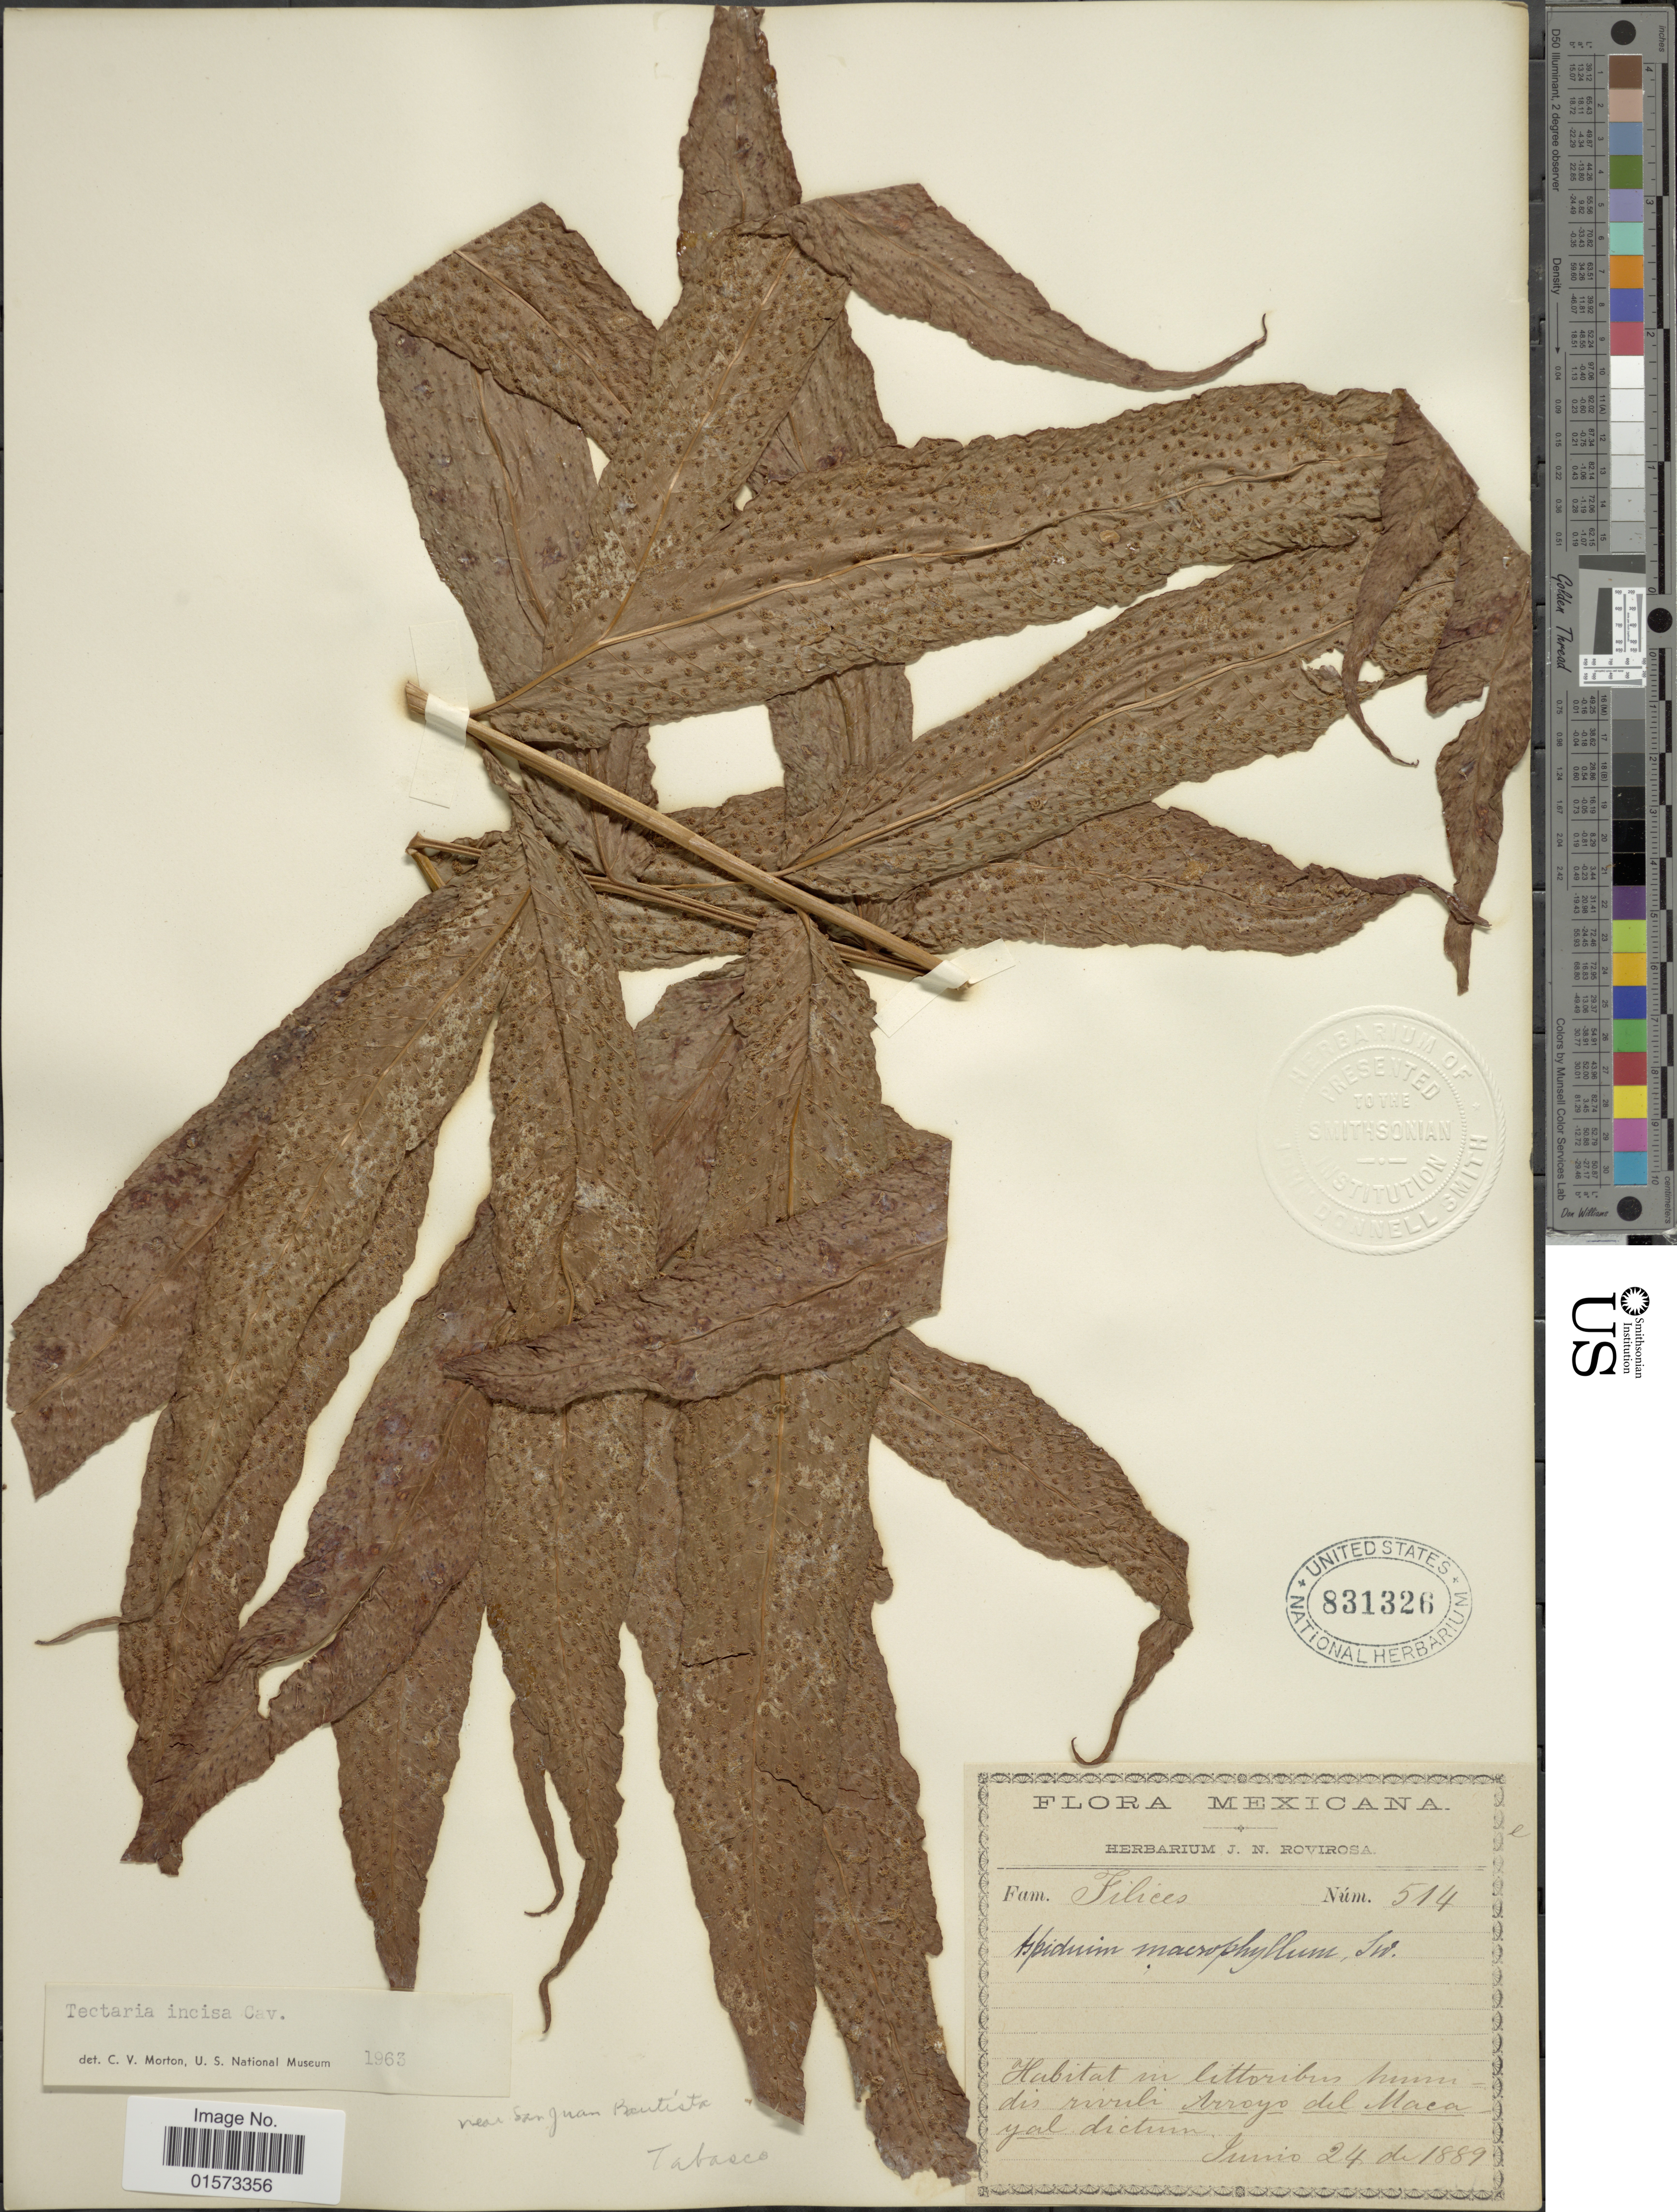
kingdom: Plantae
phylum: Tracheophyta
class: Polypodiopsida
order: Polypodiales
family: Tectariaceae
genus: Tectaria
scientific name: Tectaria incisa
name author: Cav.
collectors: J. N. Rovirosa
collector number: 514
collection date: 1889-06-24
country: Mexico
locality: Habitat in littoruibus humidis rivuli Arroyo del Maca y al dictum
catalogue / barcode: US 831326